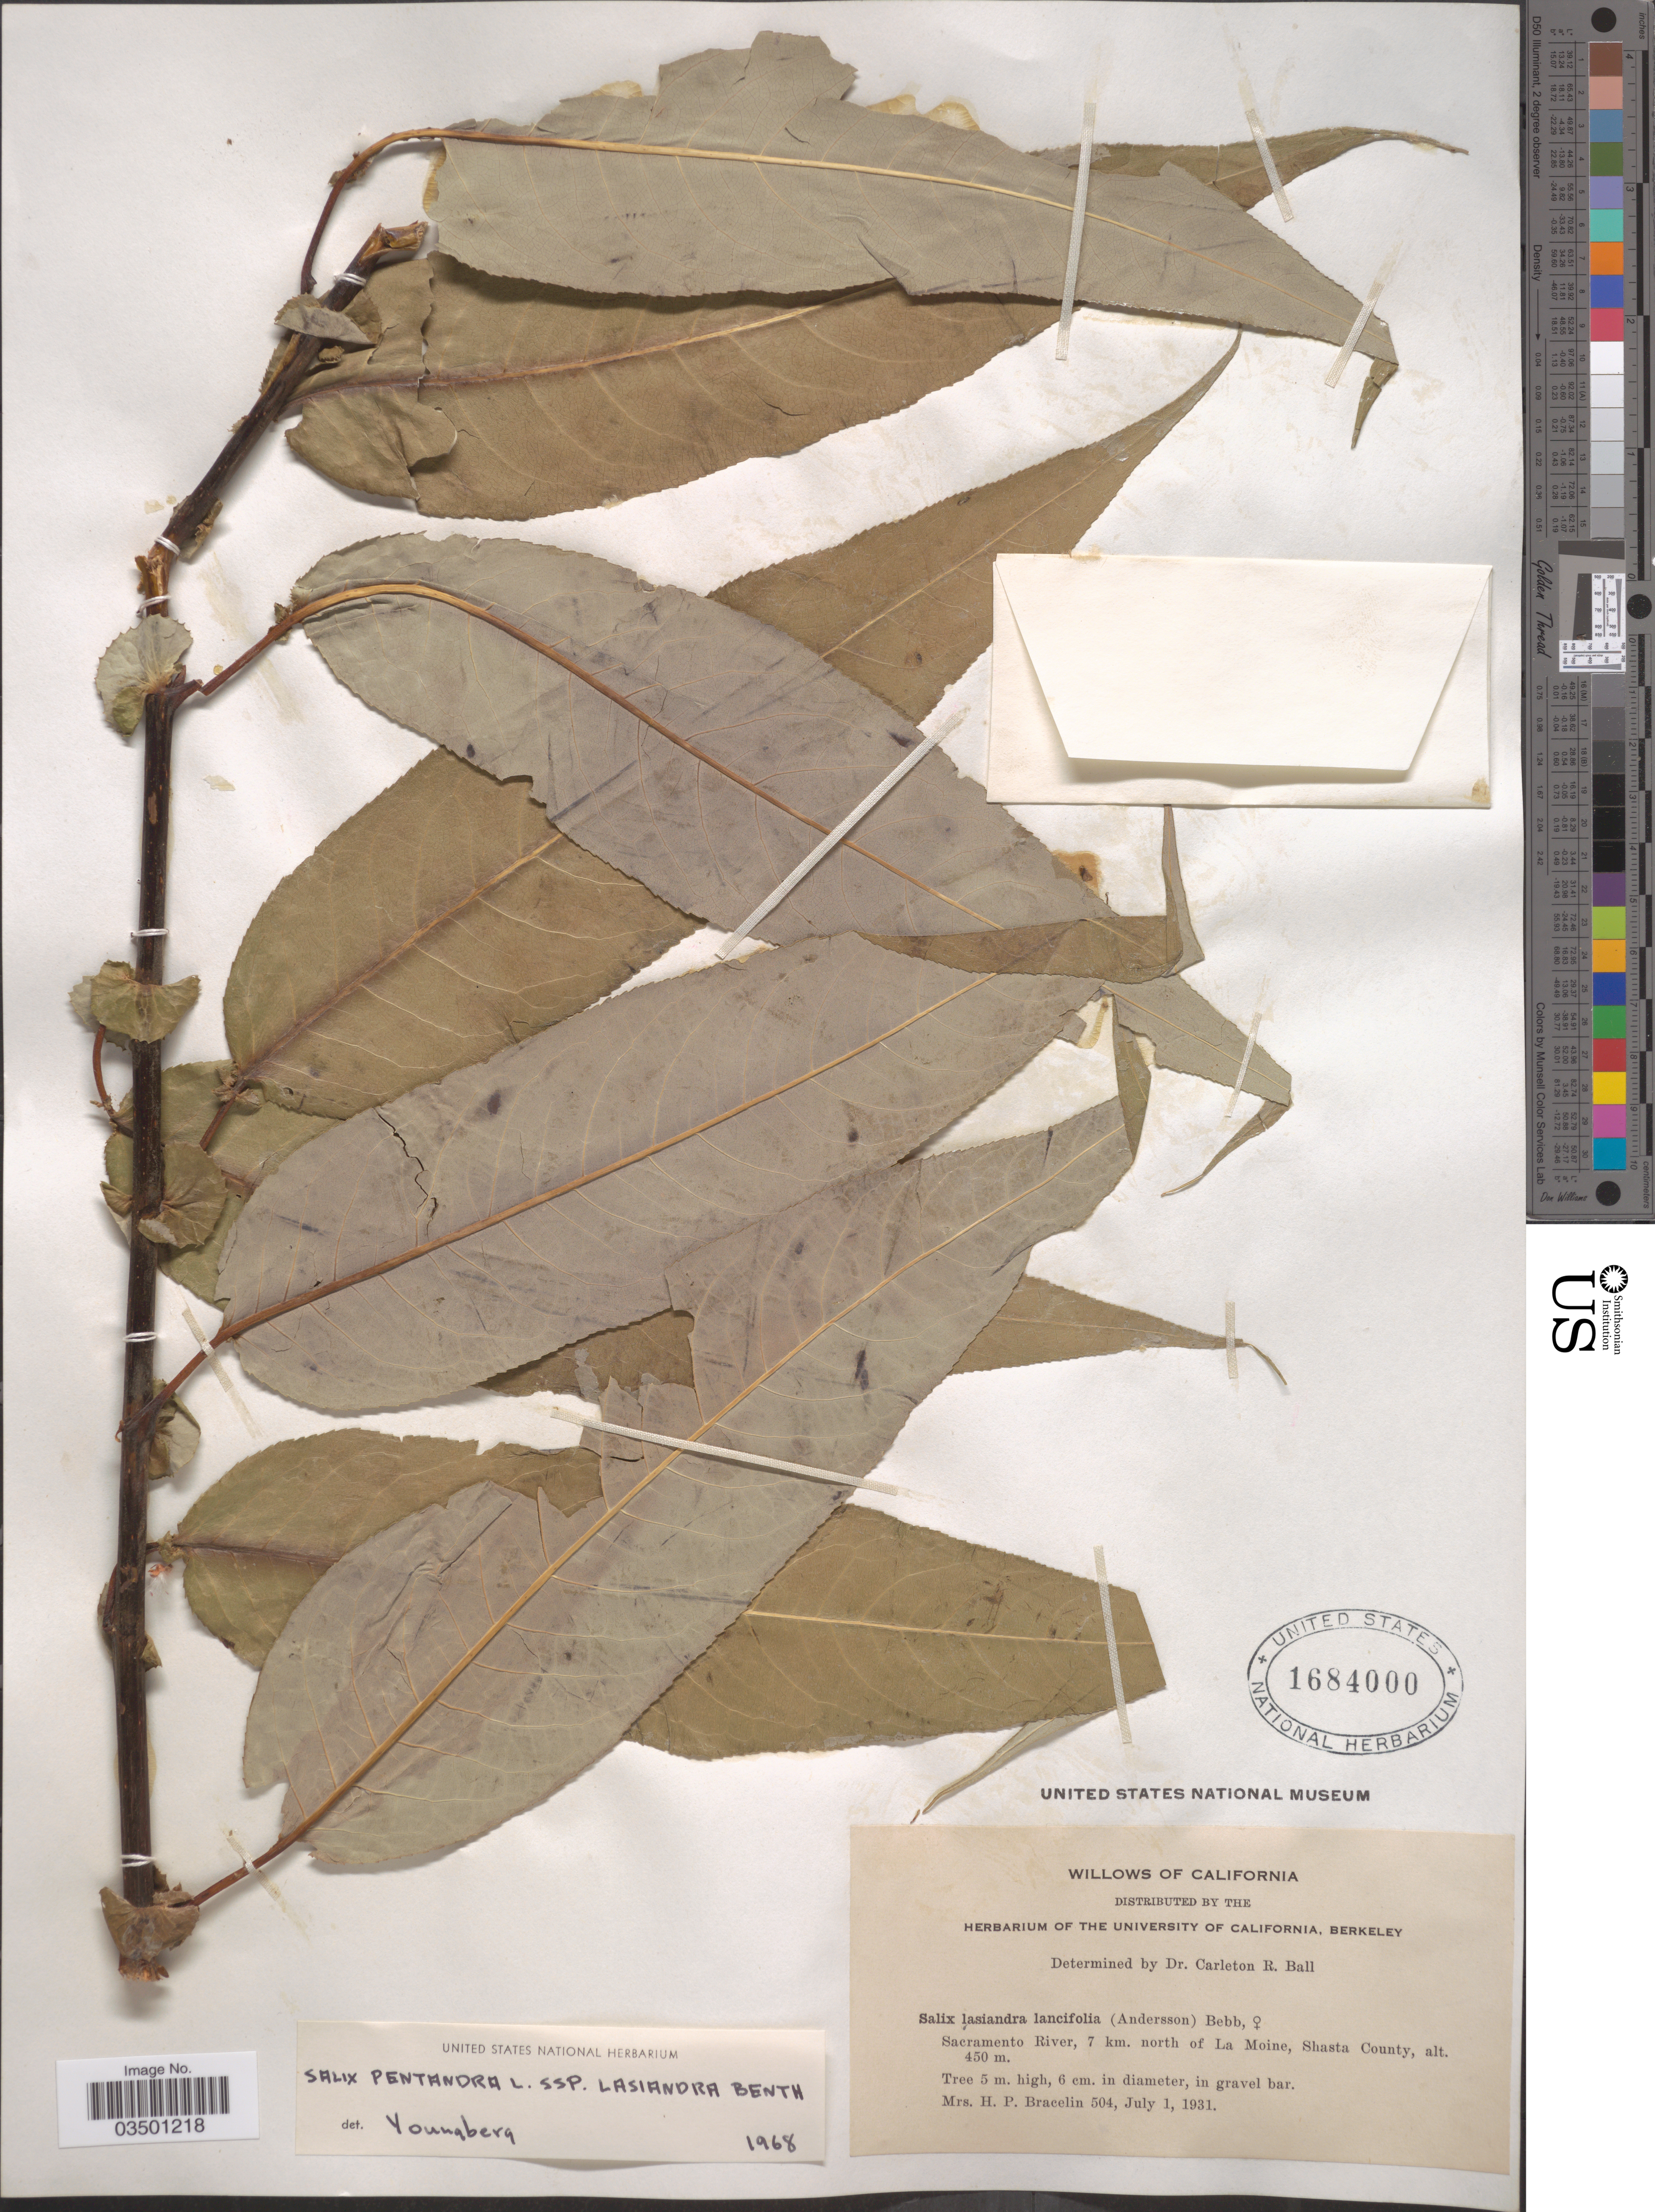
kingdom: Plantae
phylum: Tracheophyta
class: Magnoliopsida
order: Malpighiales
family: Salicaceae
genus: Salix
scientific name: Salix lasiandra var. lancifolia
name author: Bebb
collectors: H. Bracelin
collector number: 504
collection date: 1931-07-01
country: United States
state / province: California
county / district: Shasta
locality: Sacramento River, 7 km. north of La Moine, Shasta County.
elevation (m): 450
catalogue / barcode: US 1684000